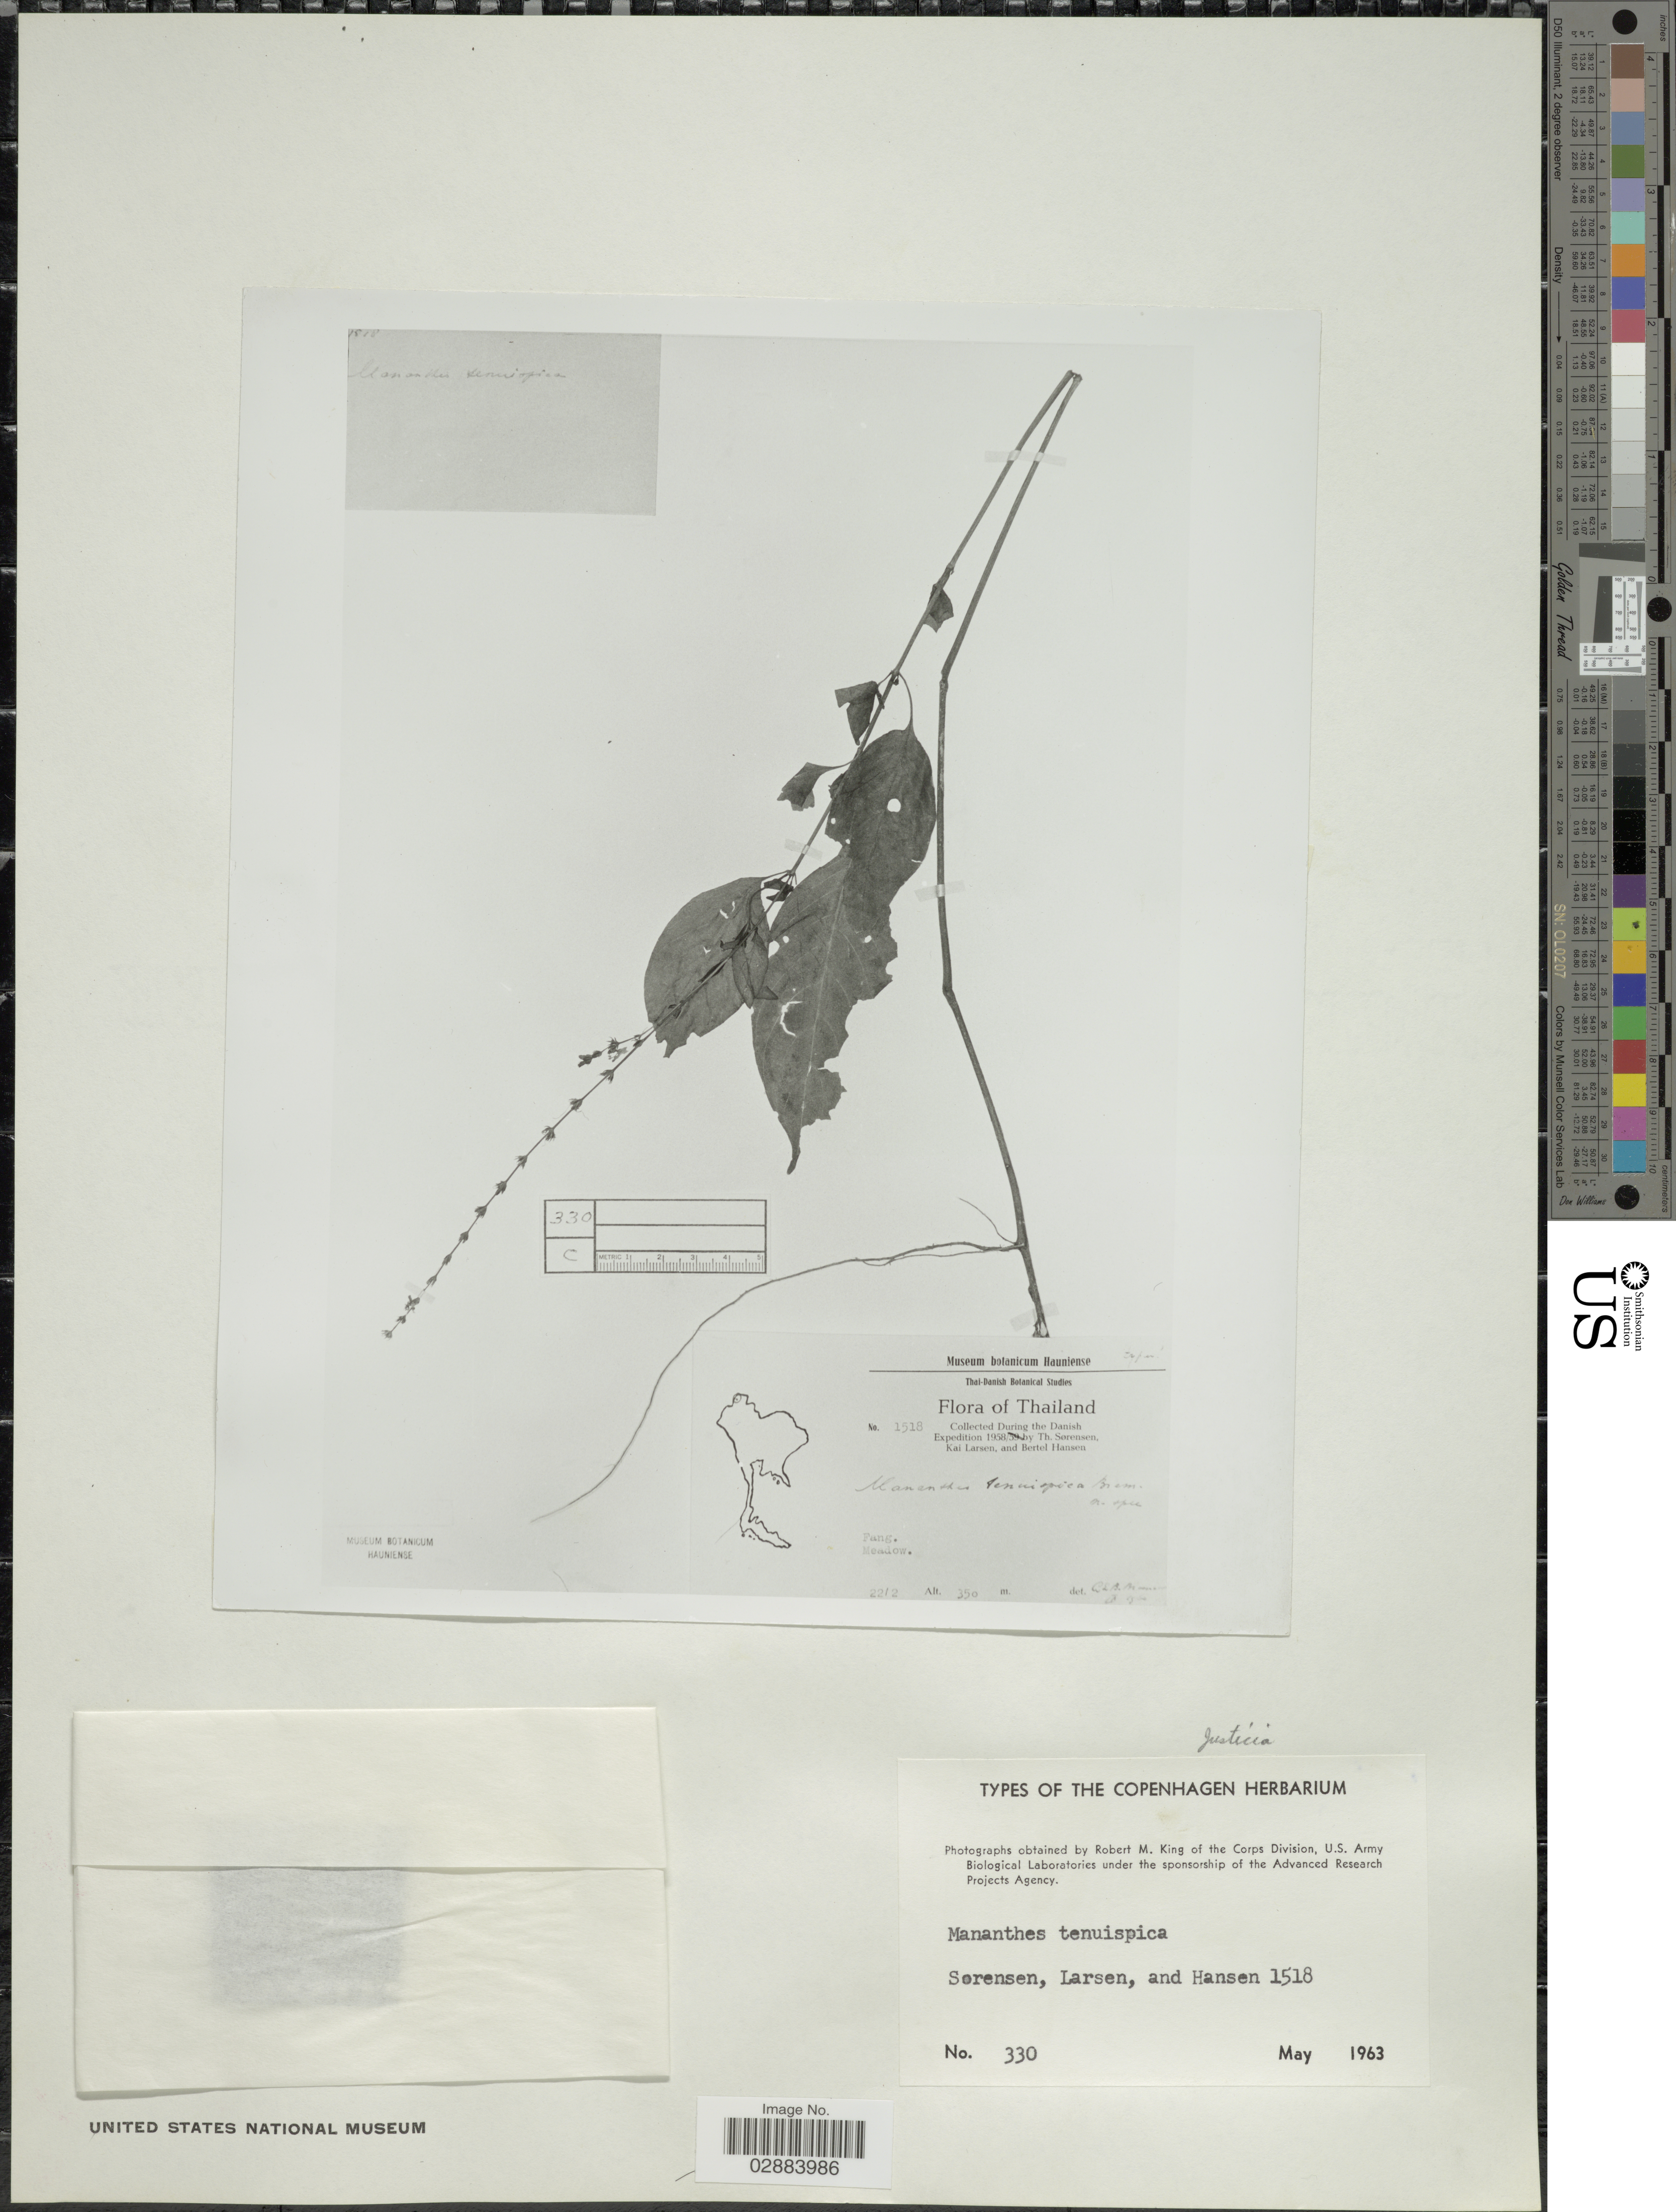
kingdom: Plantae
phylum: Tracheophyta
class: Magnoliopsida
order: Lamiales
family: Acanthaceae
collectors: T. Sorensen, K. Larsen & B. Hansen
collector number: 1518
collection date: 1958-02-22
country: Thailand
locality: Fang. Meadow.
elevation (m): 350